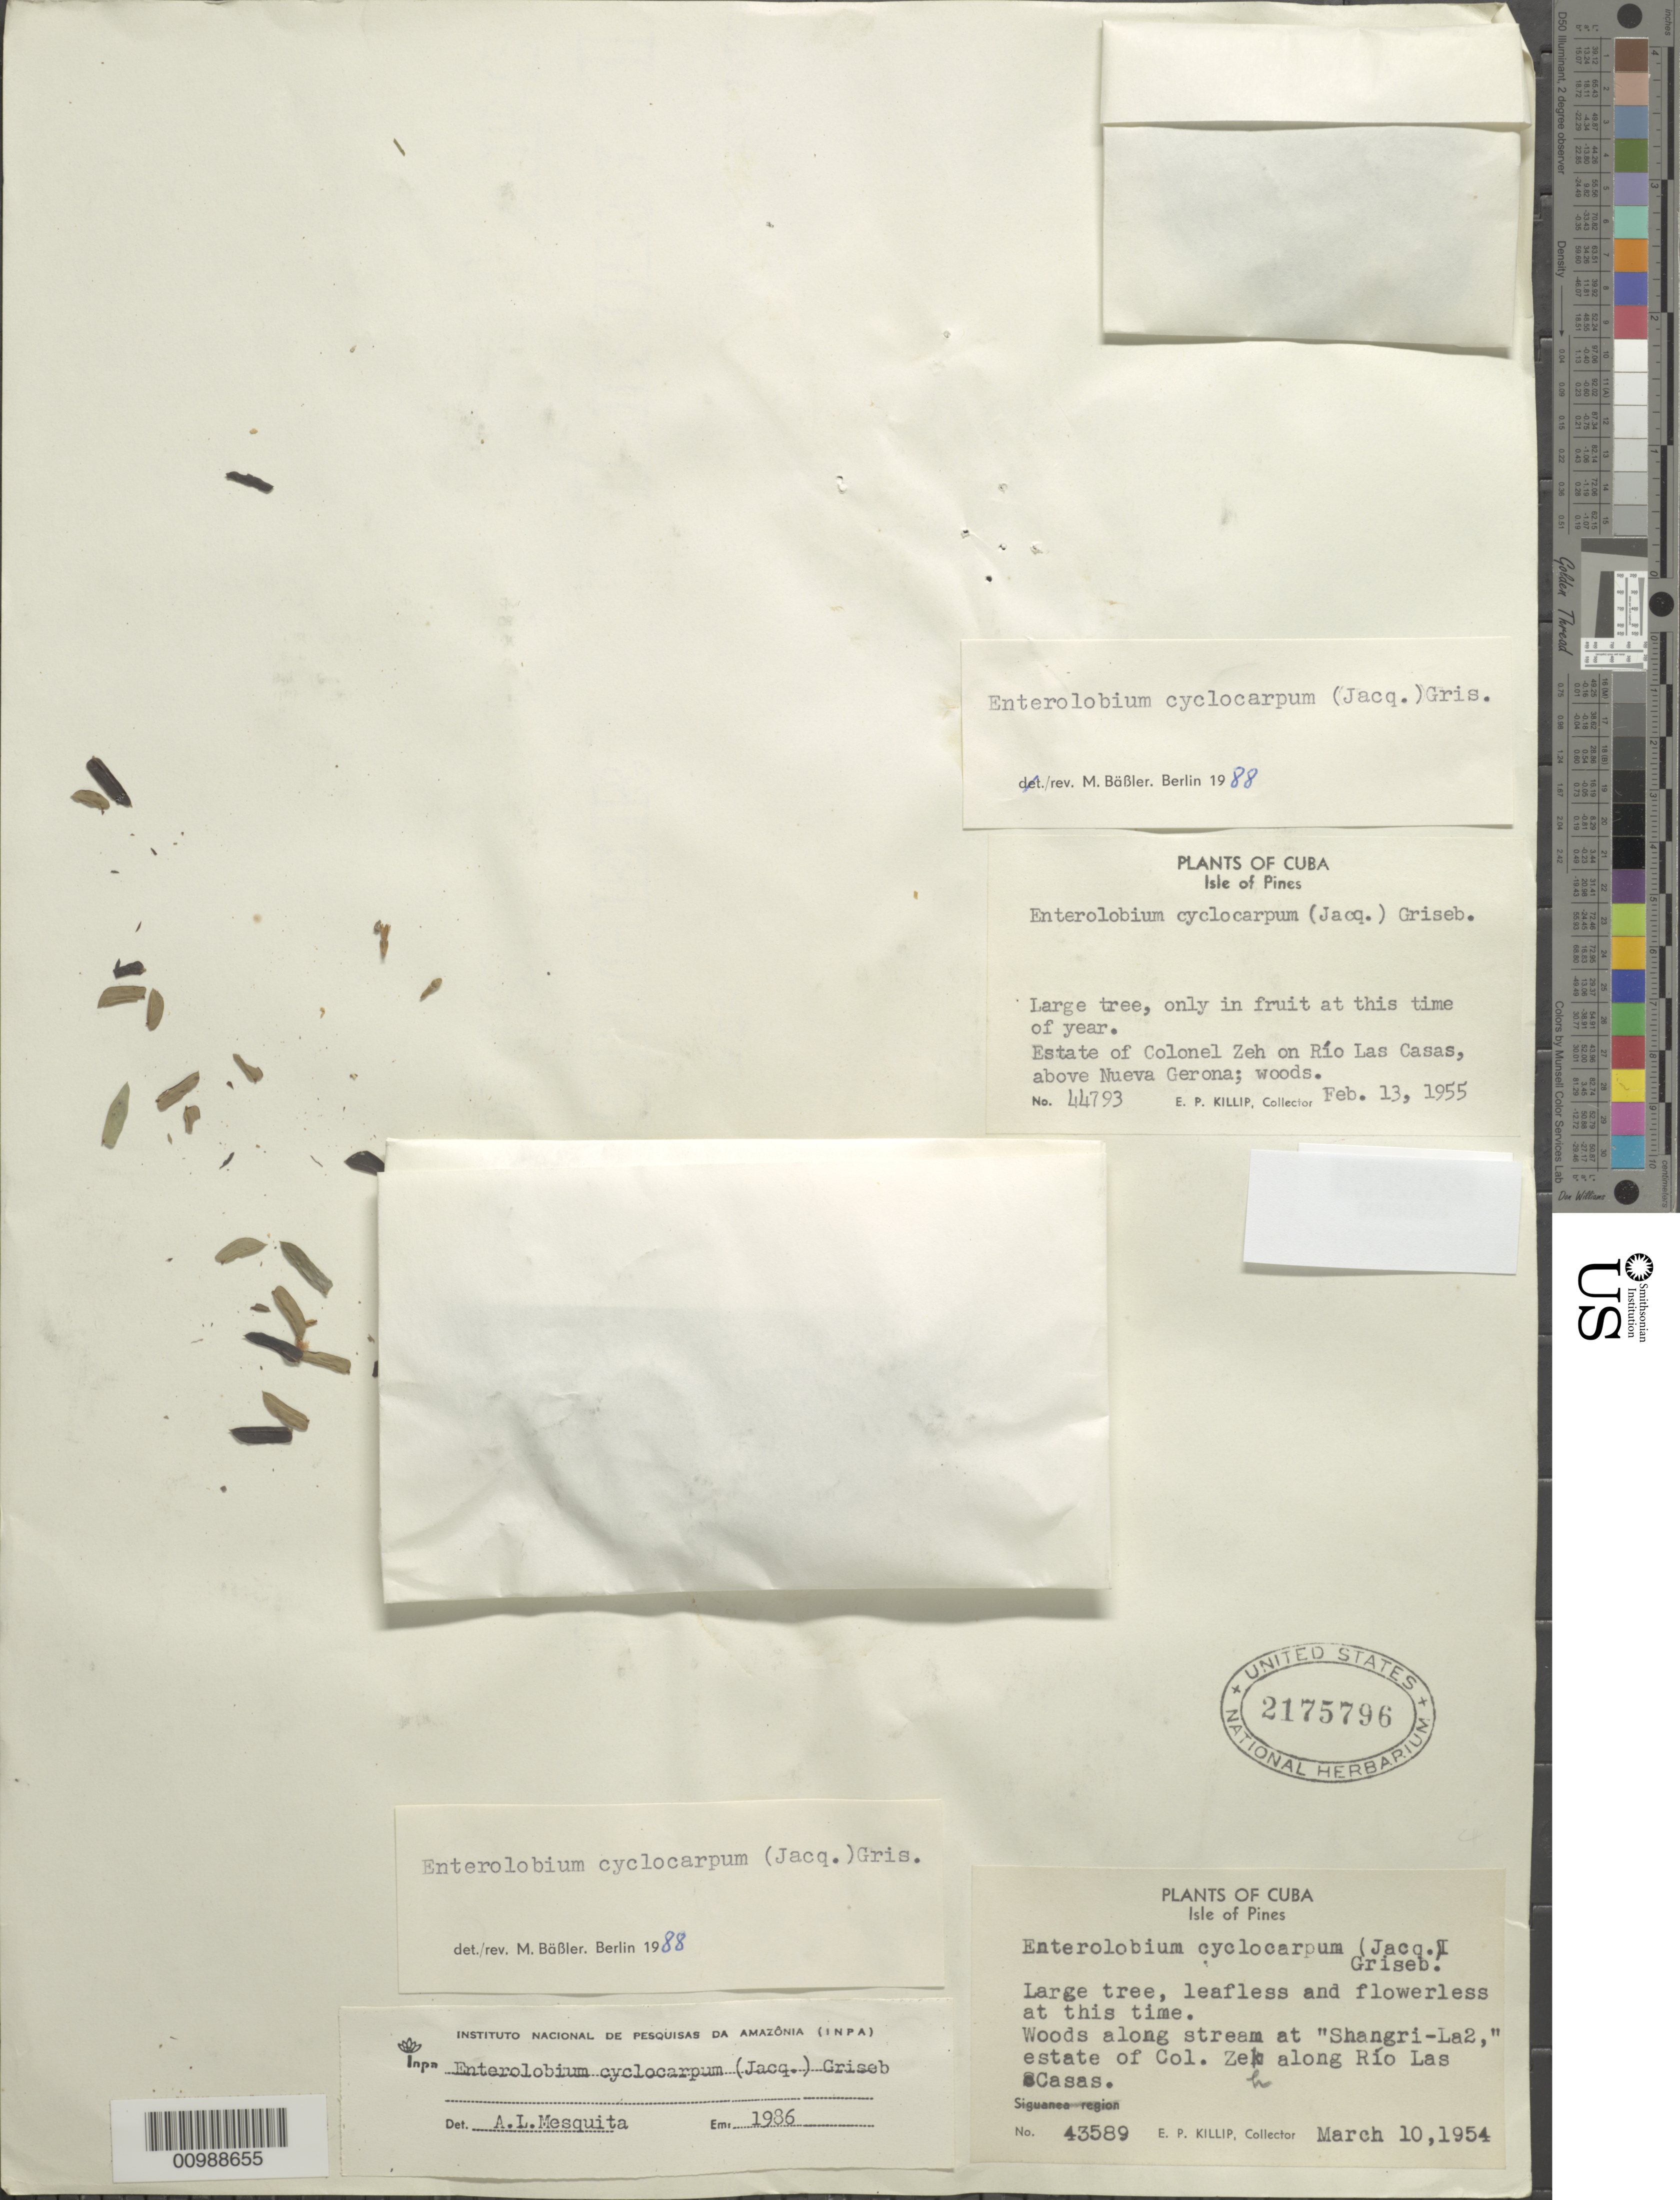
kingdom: Plantae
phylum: Tracheophyta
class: Magnoliopsida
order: Fabales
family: Fabaceae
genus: Enterolobium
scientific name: Enterolobium cyclocarpum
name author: (Jacq.) Griseb.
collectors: E. P. Killip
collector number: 43589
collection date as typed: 10 Mar 1954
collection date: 1954-03-10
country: Cuba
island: Isla de la Juventud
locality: "Shangri-La2," estate of Col Zeh along Rio Las Casas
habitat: Wooded limestone plain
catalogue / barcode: US 2175796